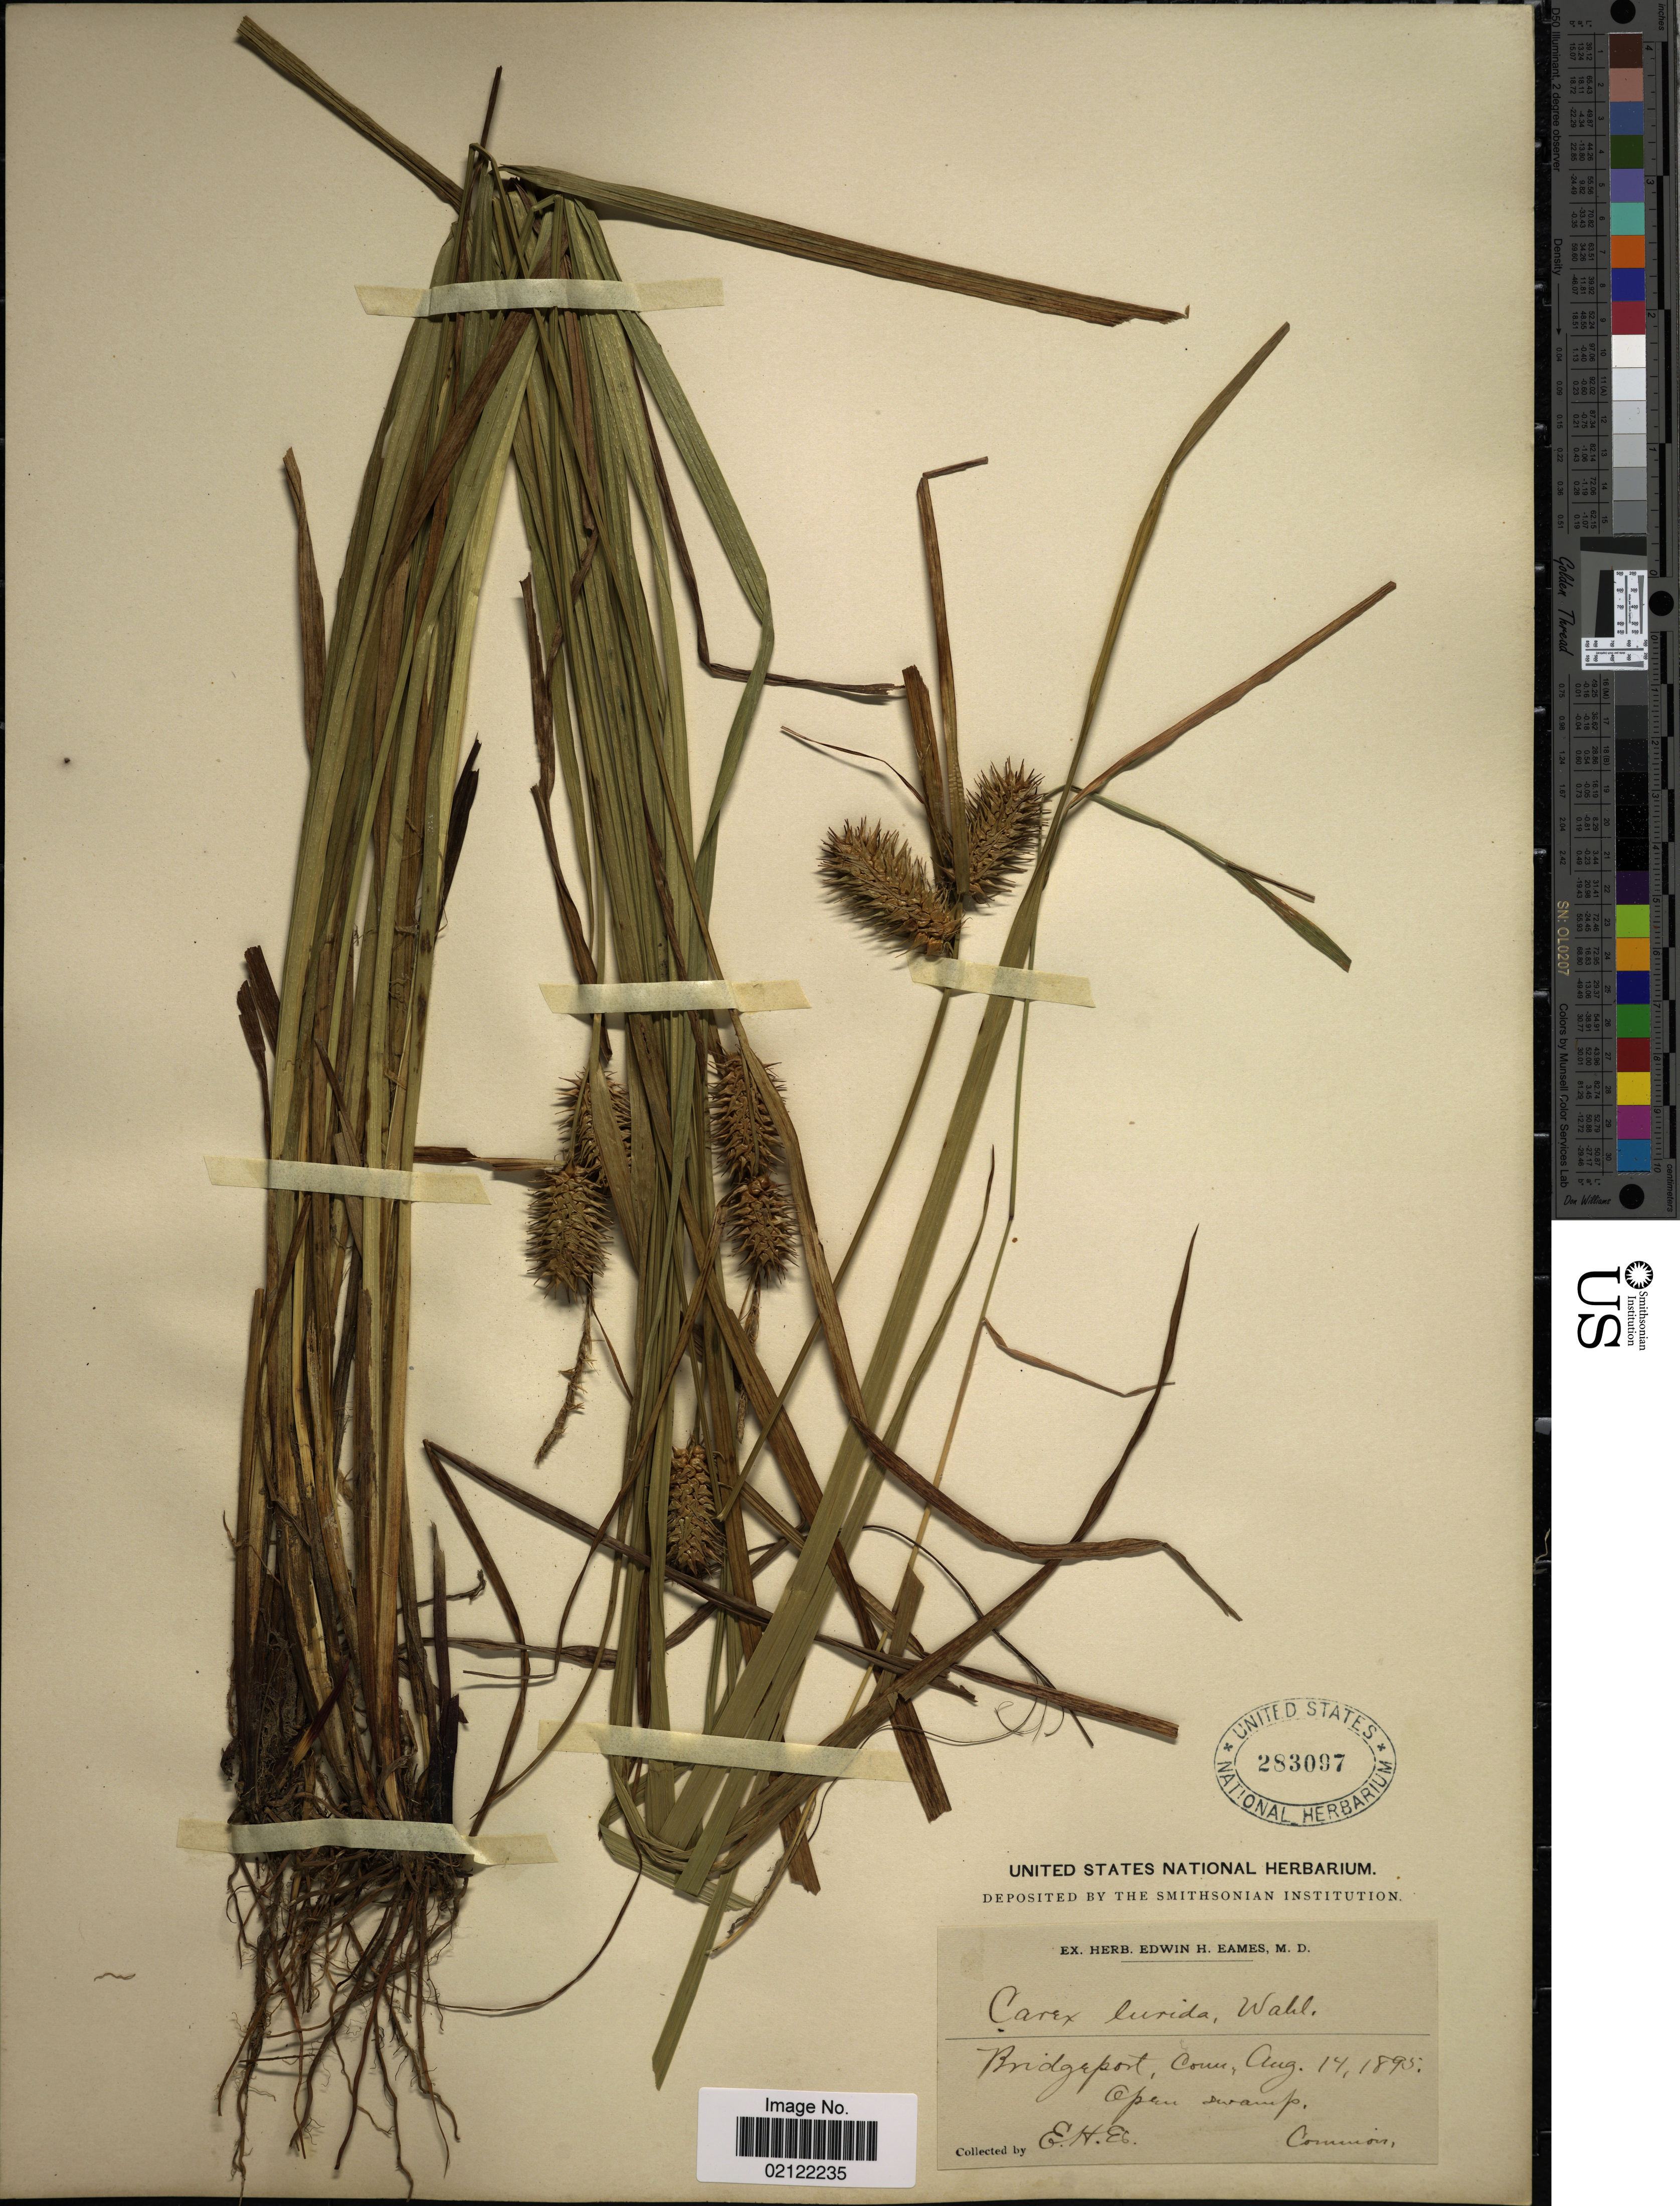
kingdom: Plantae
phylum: Tracheophyta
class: Liliopsida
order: Poales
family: Cyperaceae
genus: Carex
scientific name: Carex lurida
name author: Wahlenb.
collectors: E. H. Eames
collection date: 1895-08-14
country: United States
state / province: Connecticut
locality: Bridgeport, Conn. Open swamp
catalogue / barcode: US 283097